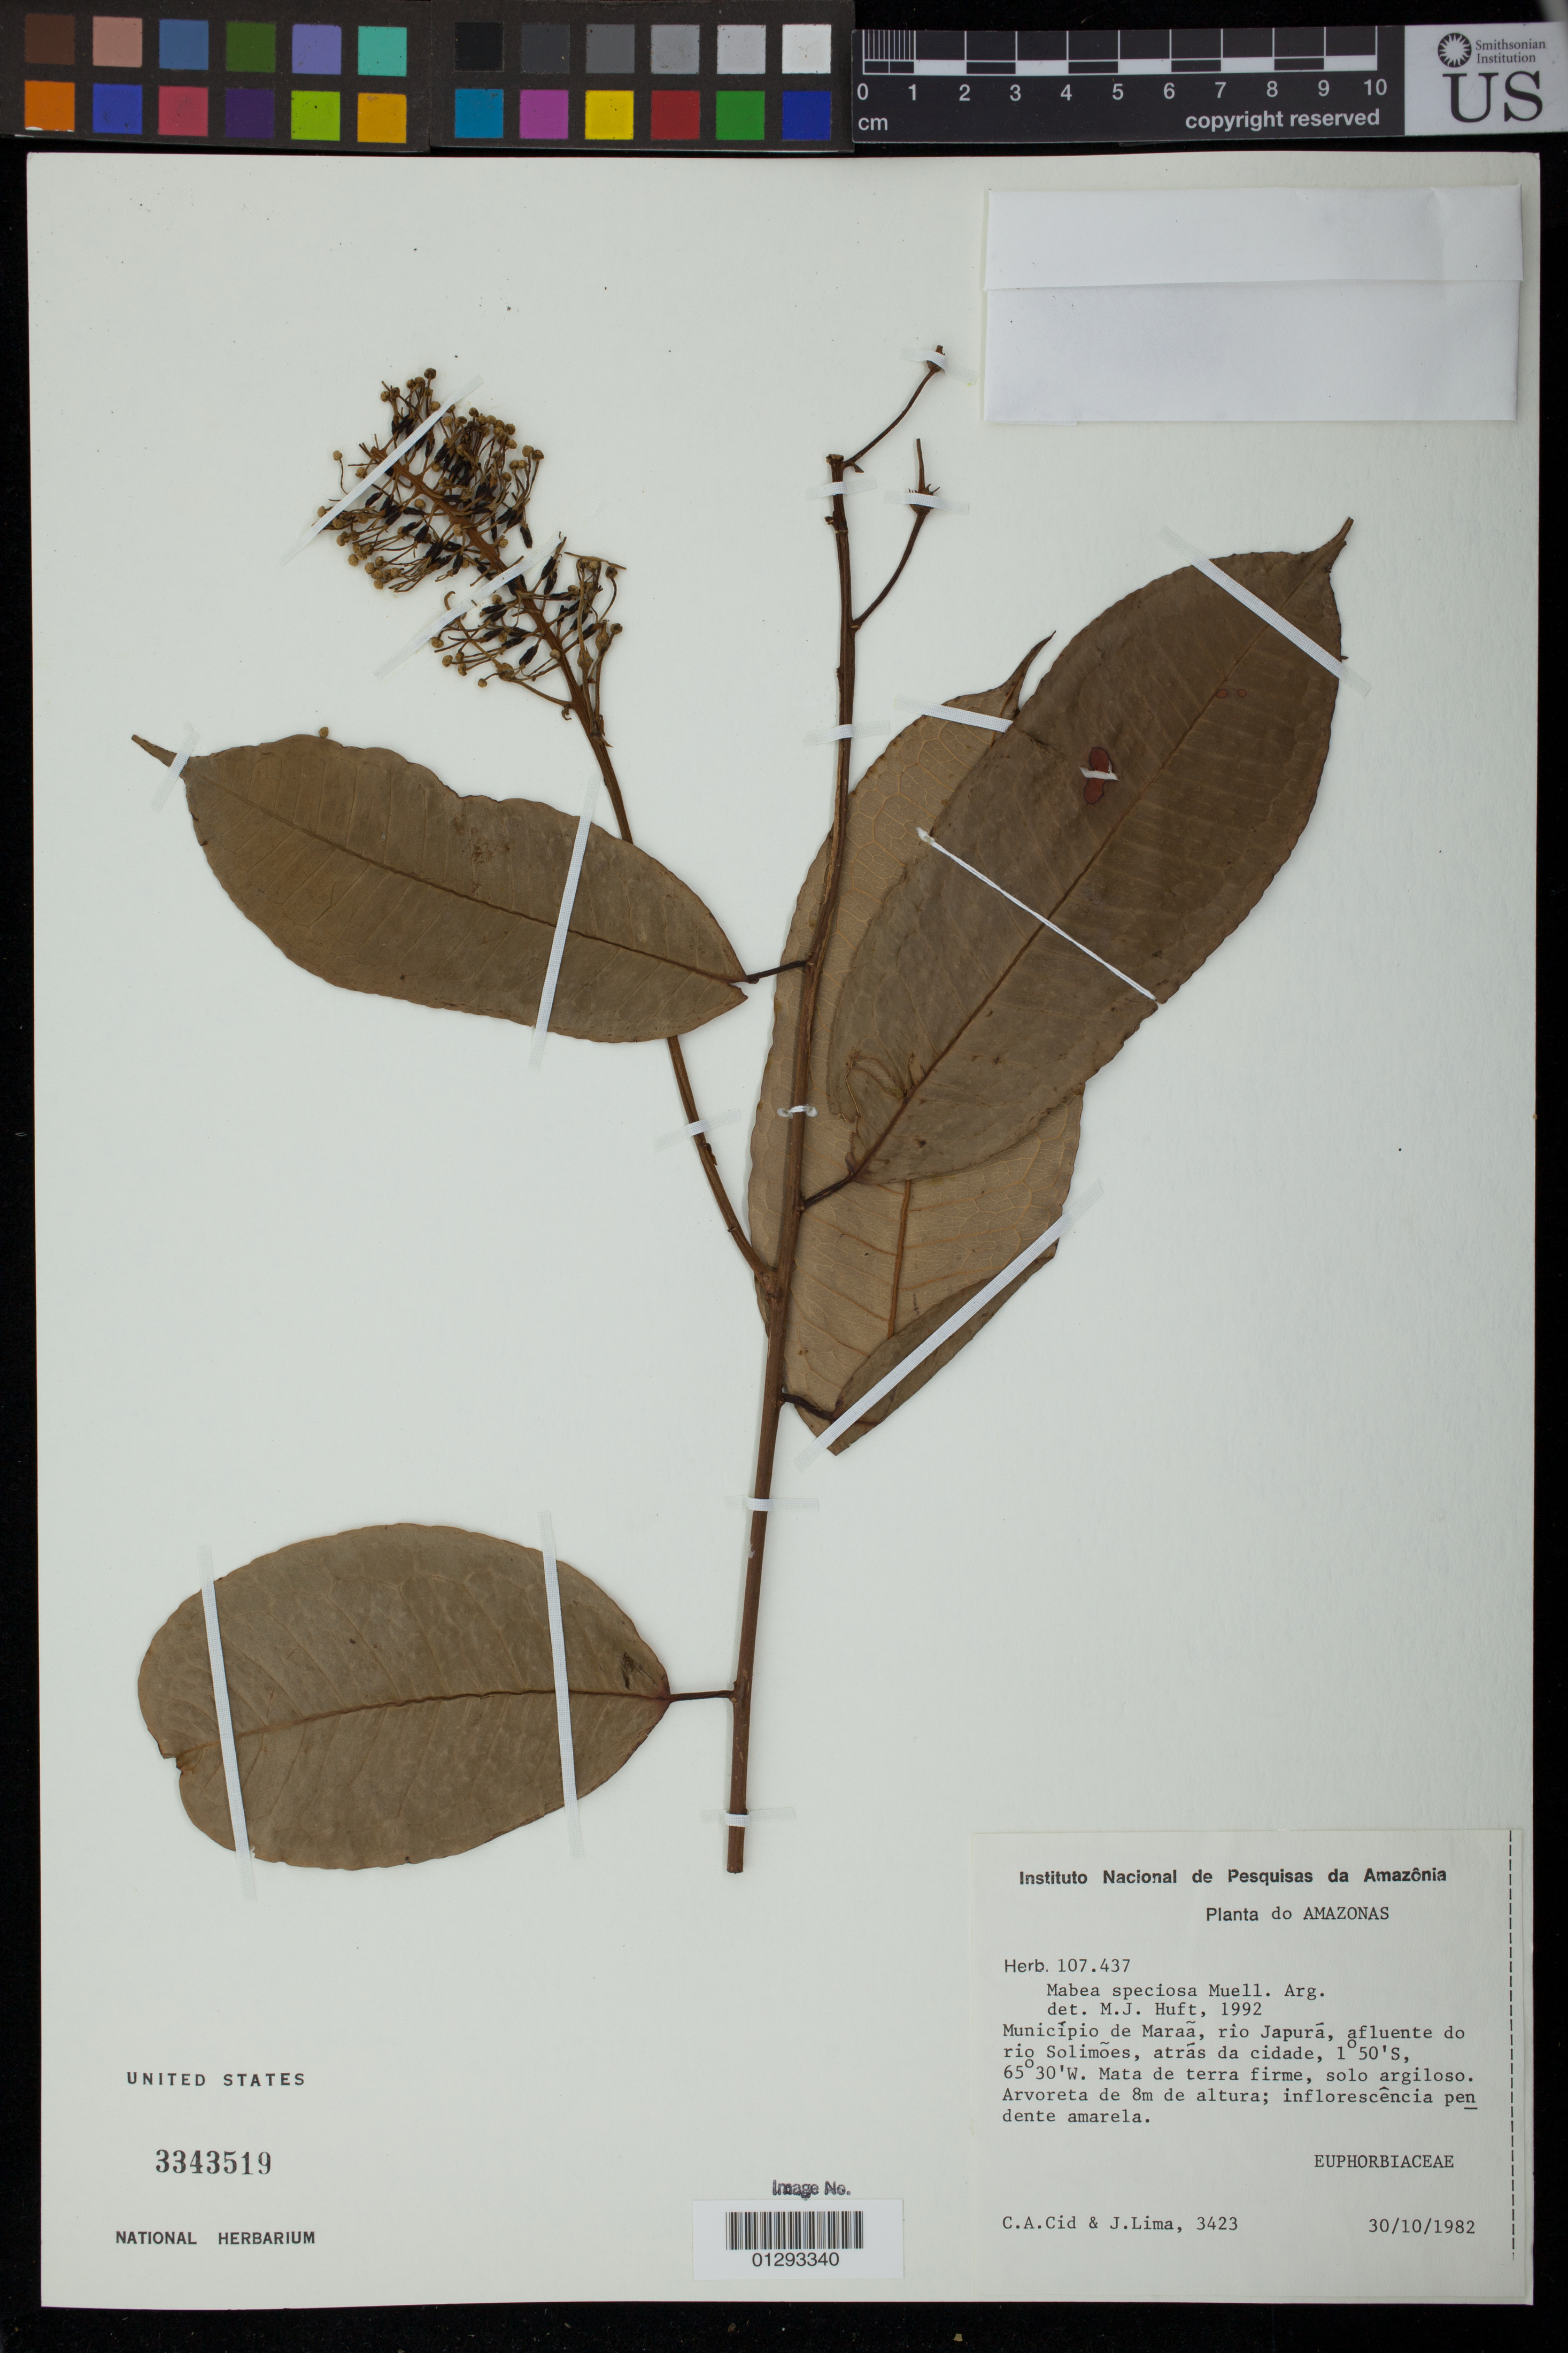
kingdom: Plantae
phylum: Tracheophyta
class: Magnoliopsida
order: Malpighiales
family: Euphorbiaceae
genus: Mabea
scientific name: Mabea occidentalis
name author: Benth.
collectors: C. A. Cid Ferreira & J. Lima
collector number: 3423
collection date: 1982-10-30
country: Brazil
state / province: Amazonas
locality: Municipio de Maraa, rio Japura, afluente do rio Solimoes, atras da cidade.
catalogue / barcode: US 3343519